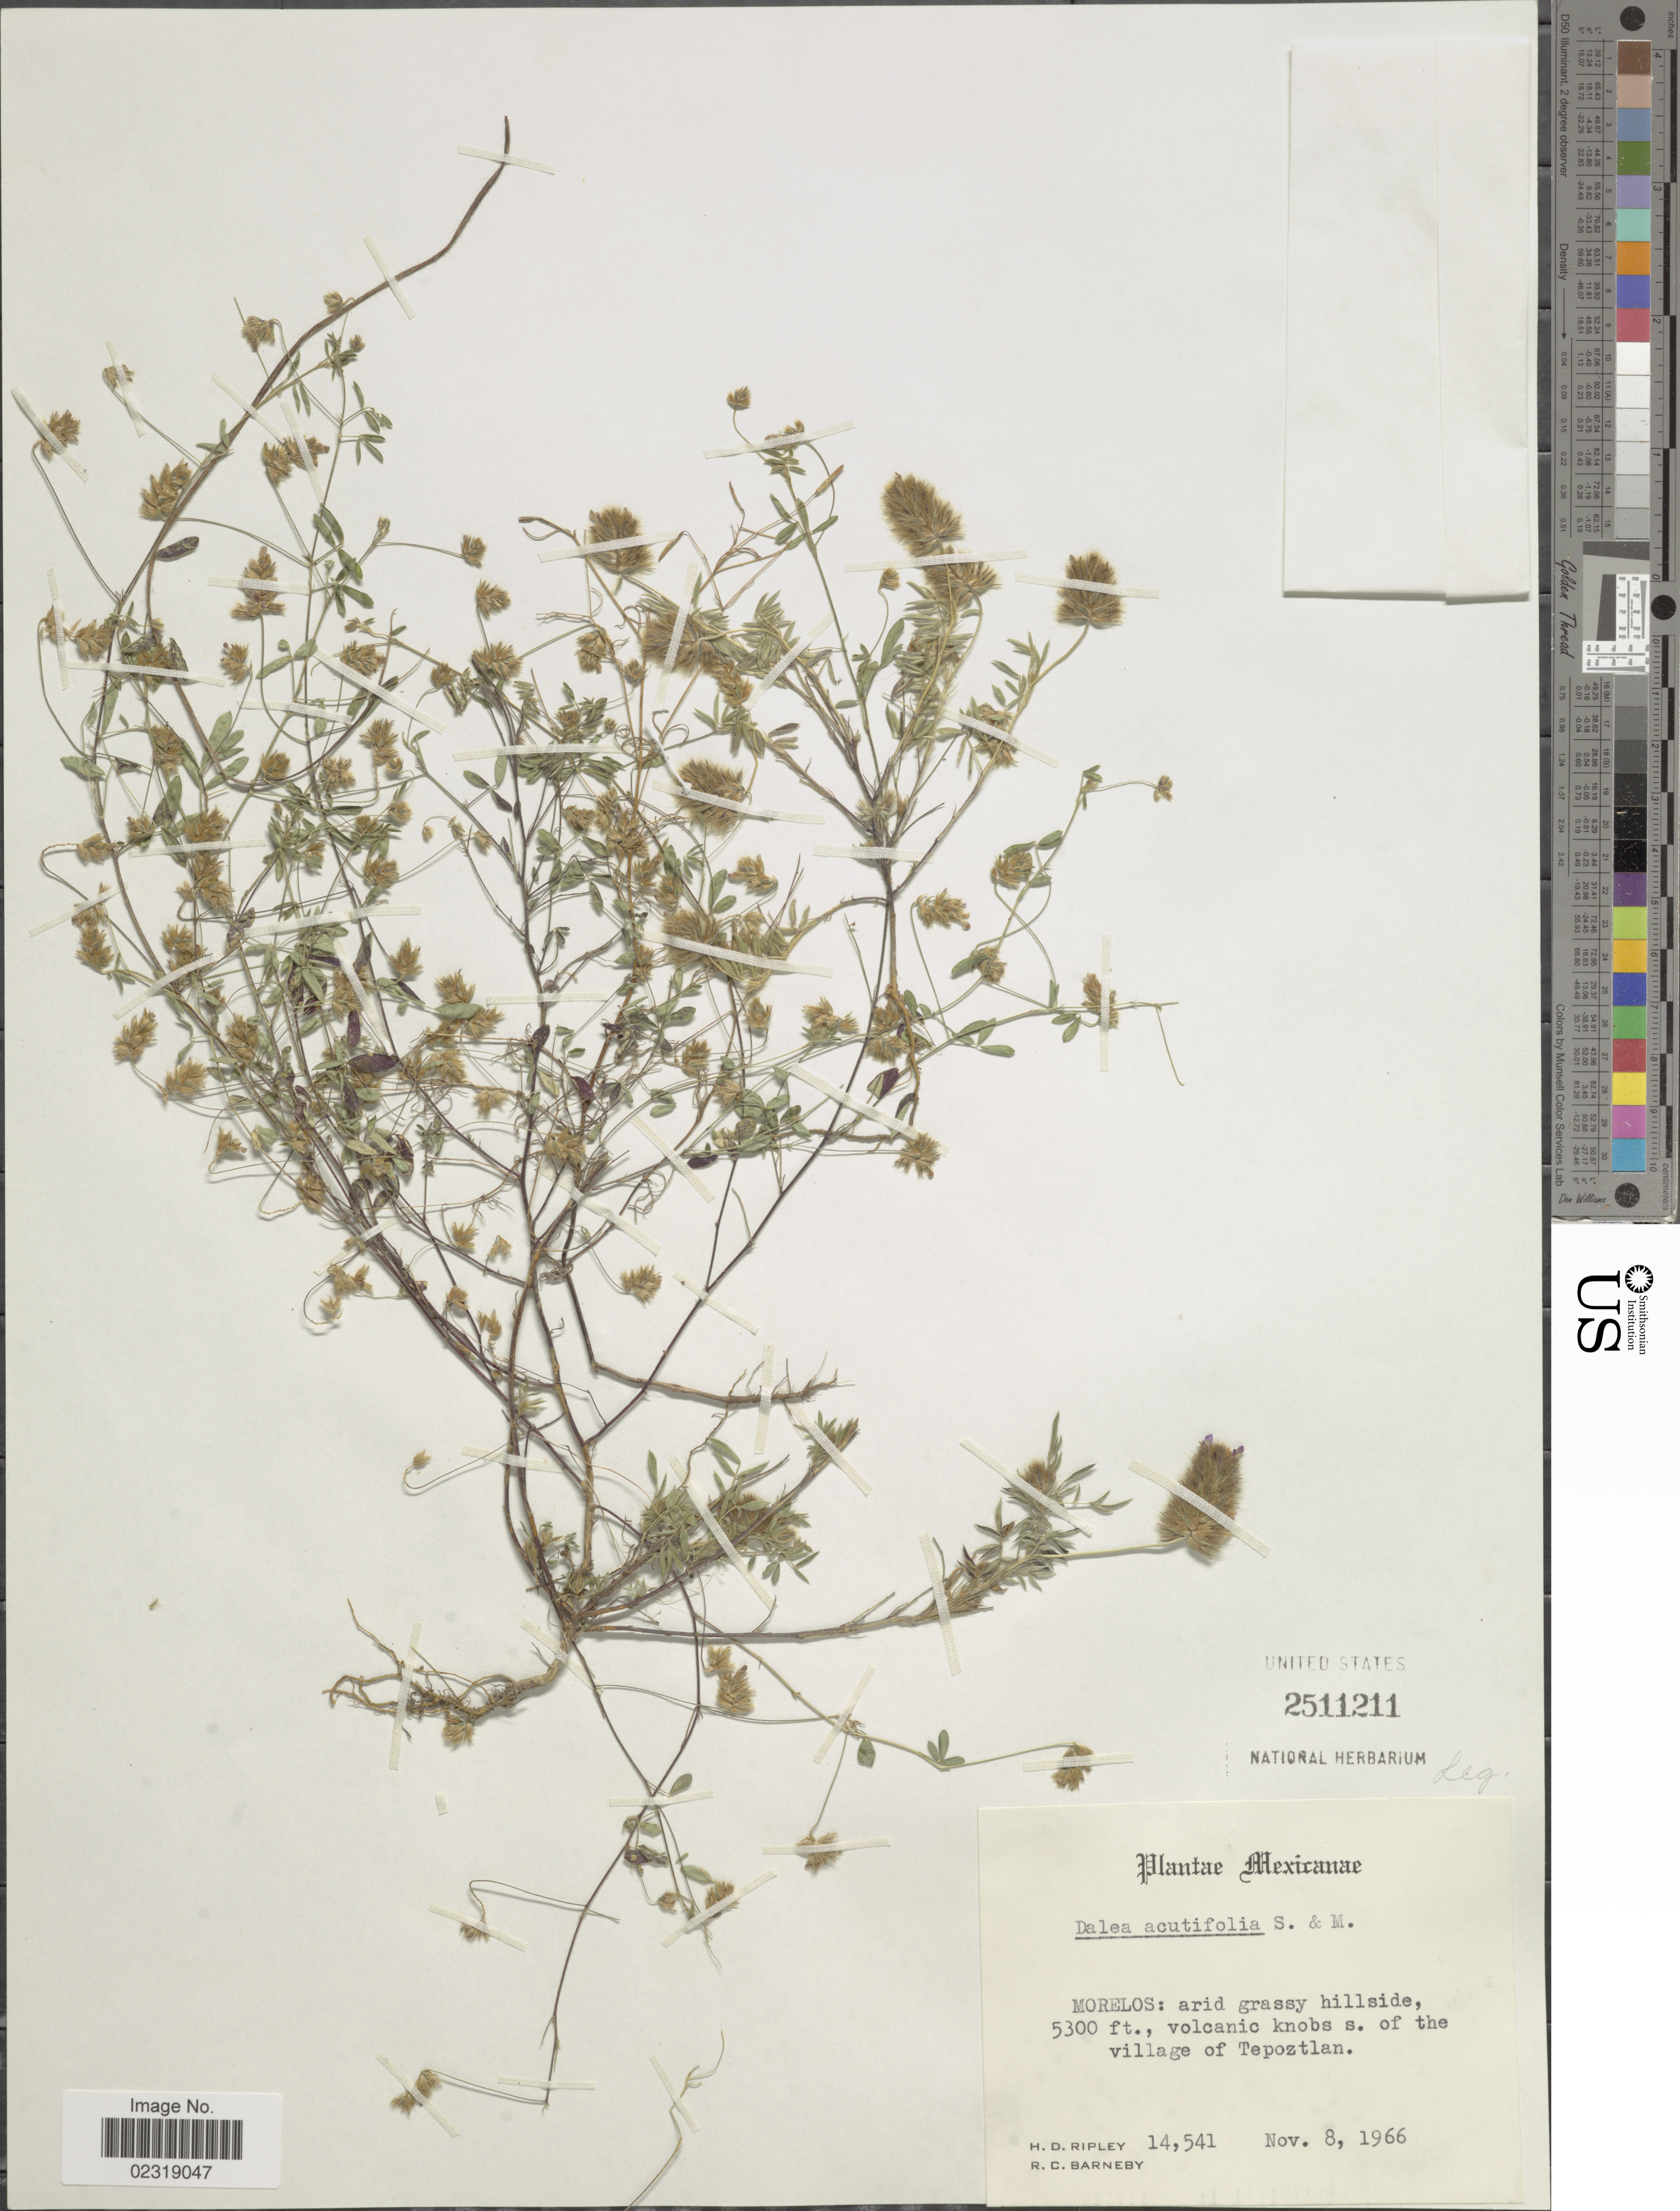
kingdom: Plantae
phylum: Tracheophyta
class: Magnoliopsida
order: Fabales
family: Fabaceae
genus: Dalea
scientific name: Dalea cliffortiana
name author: Willd.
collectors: H. Ripley & R. C. Barneby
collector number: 14541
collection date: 1966-11-08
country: Mexico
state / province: Morelos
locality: Morelos: arid grassy hillside. Volcan knobs s of the village of Tepoztlan.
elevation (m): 1615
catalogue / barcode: US 2511211